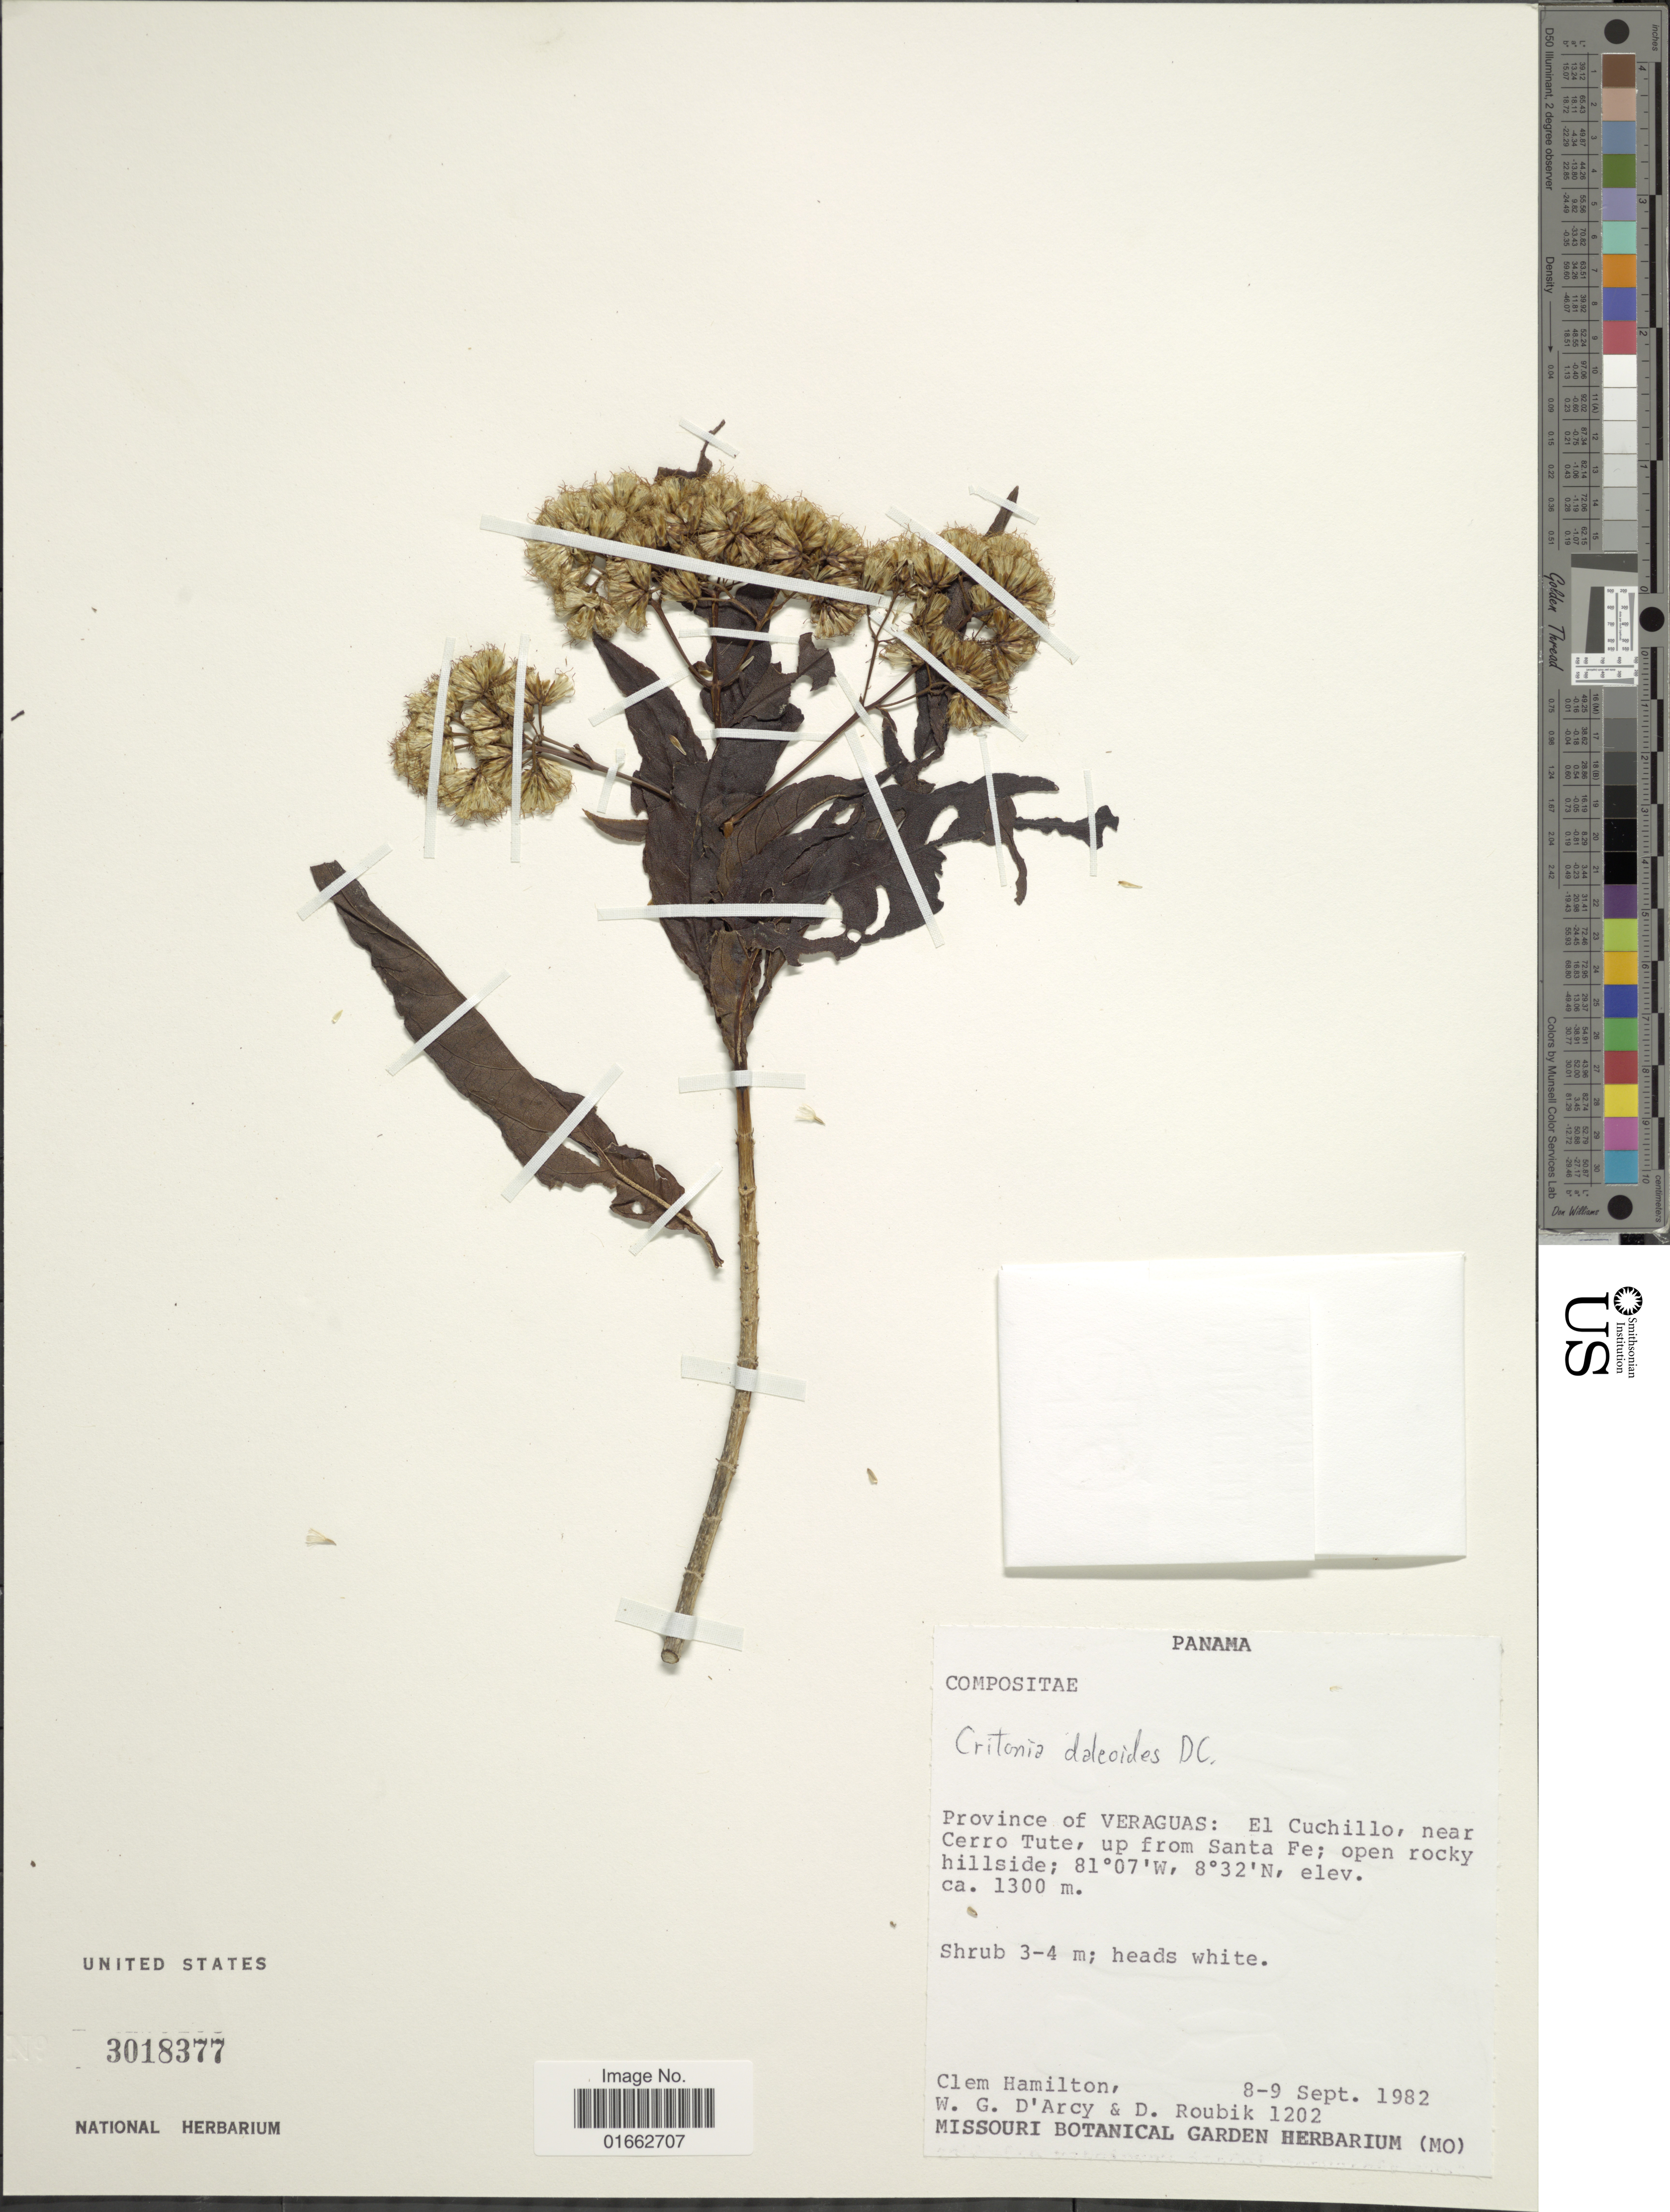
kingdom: Plantae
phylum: Tracheophyta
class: Magnoliopsida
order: Asterales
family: Asteraceae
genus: Critonia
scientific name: Critonia daleoides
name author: DC.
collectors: C. W. Hamilton, W. G. D'Arcy & D. Roubik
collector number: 1202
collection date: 1982-09-08/1982-09-09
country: Panama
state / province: Veraguas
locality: El Cuchillo, near Cerro Tute, up from Santa Fe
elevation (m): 1300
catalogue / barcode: US 3018377